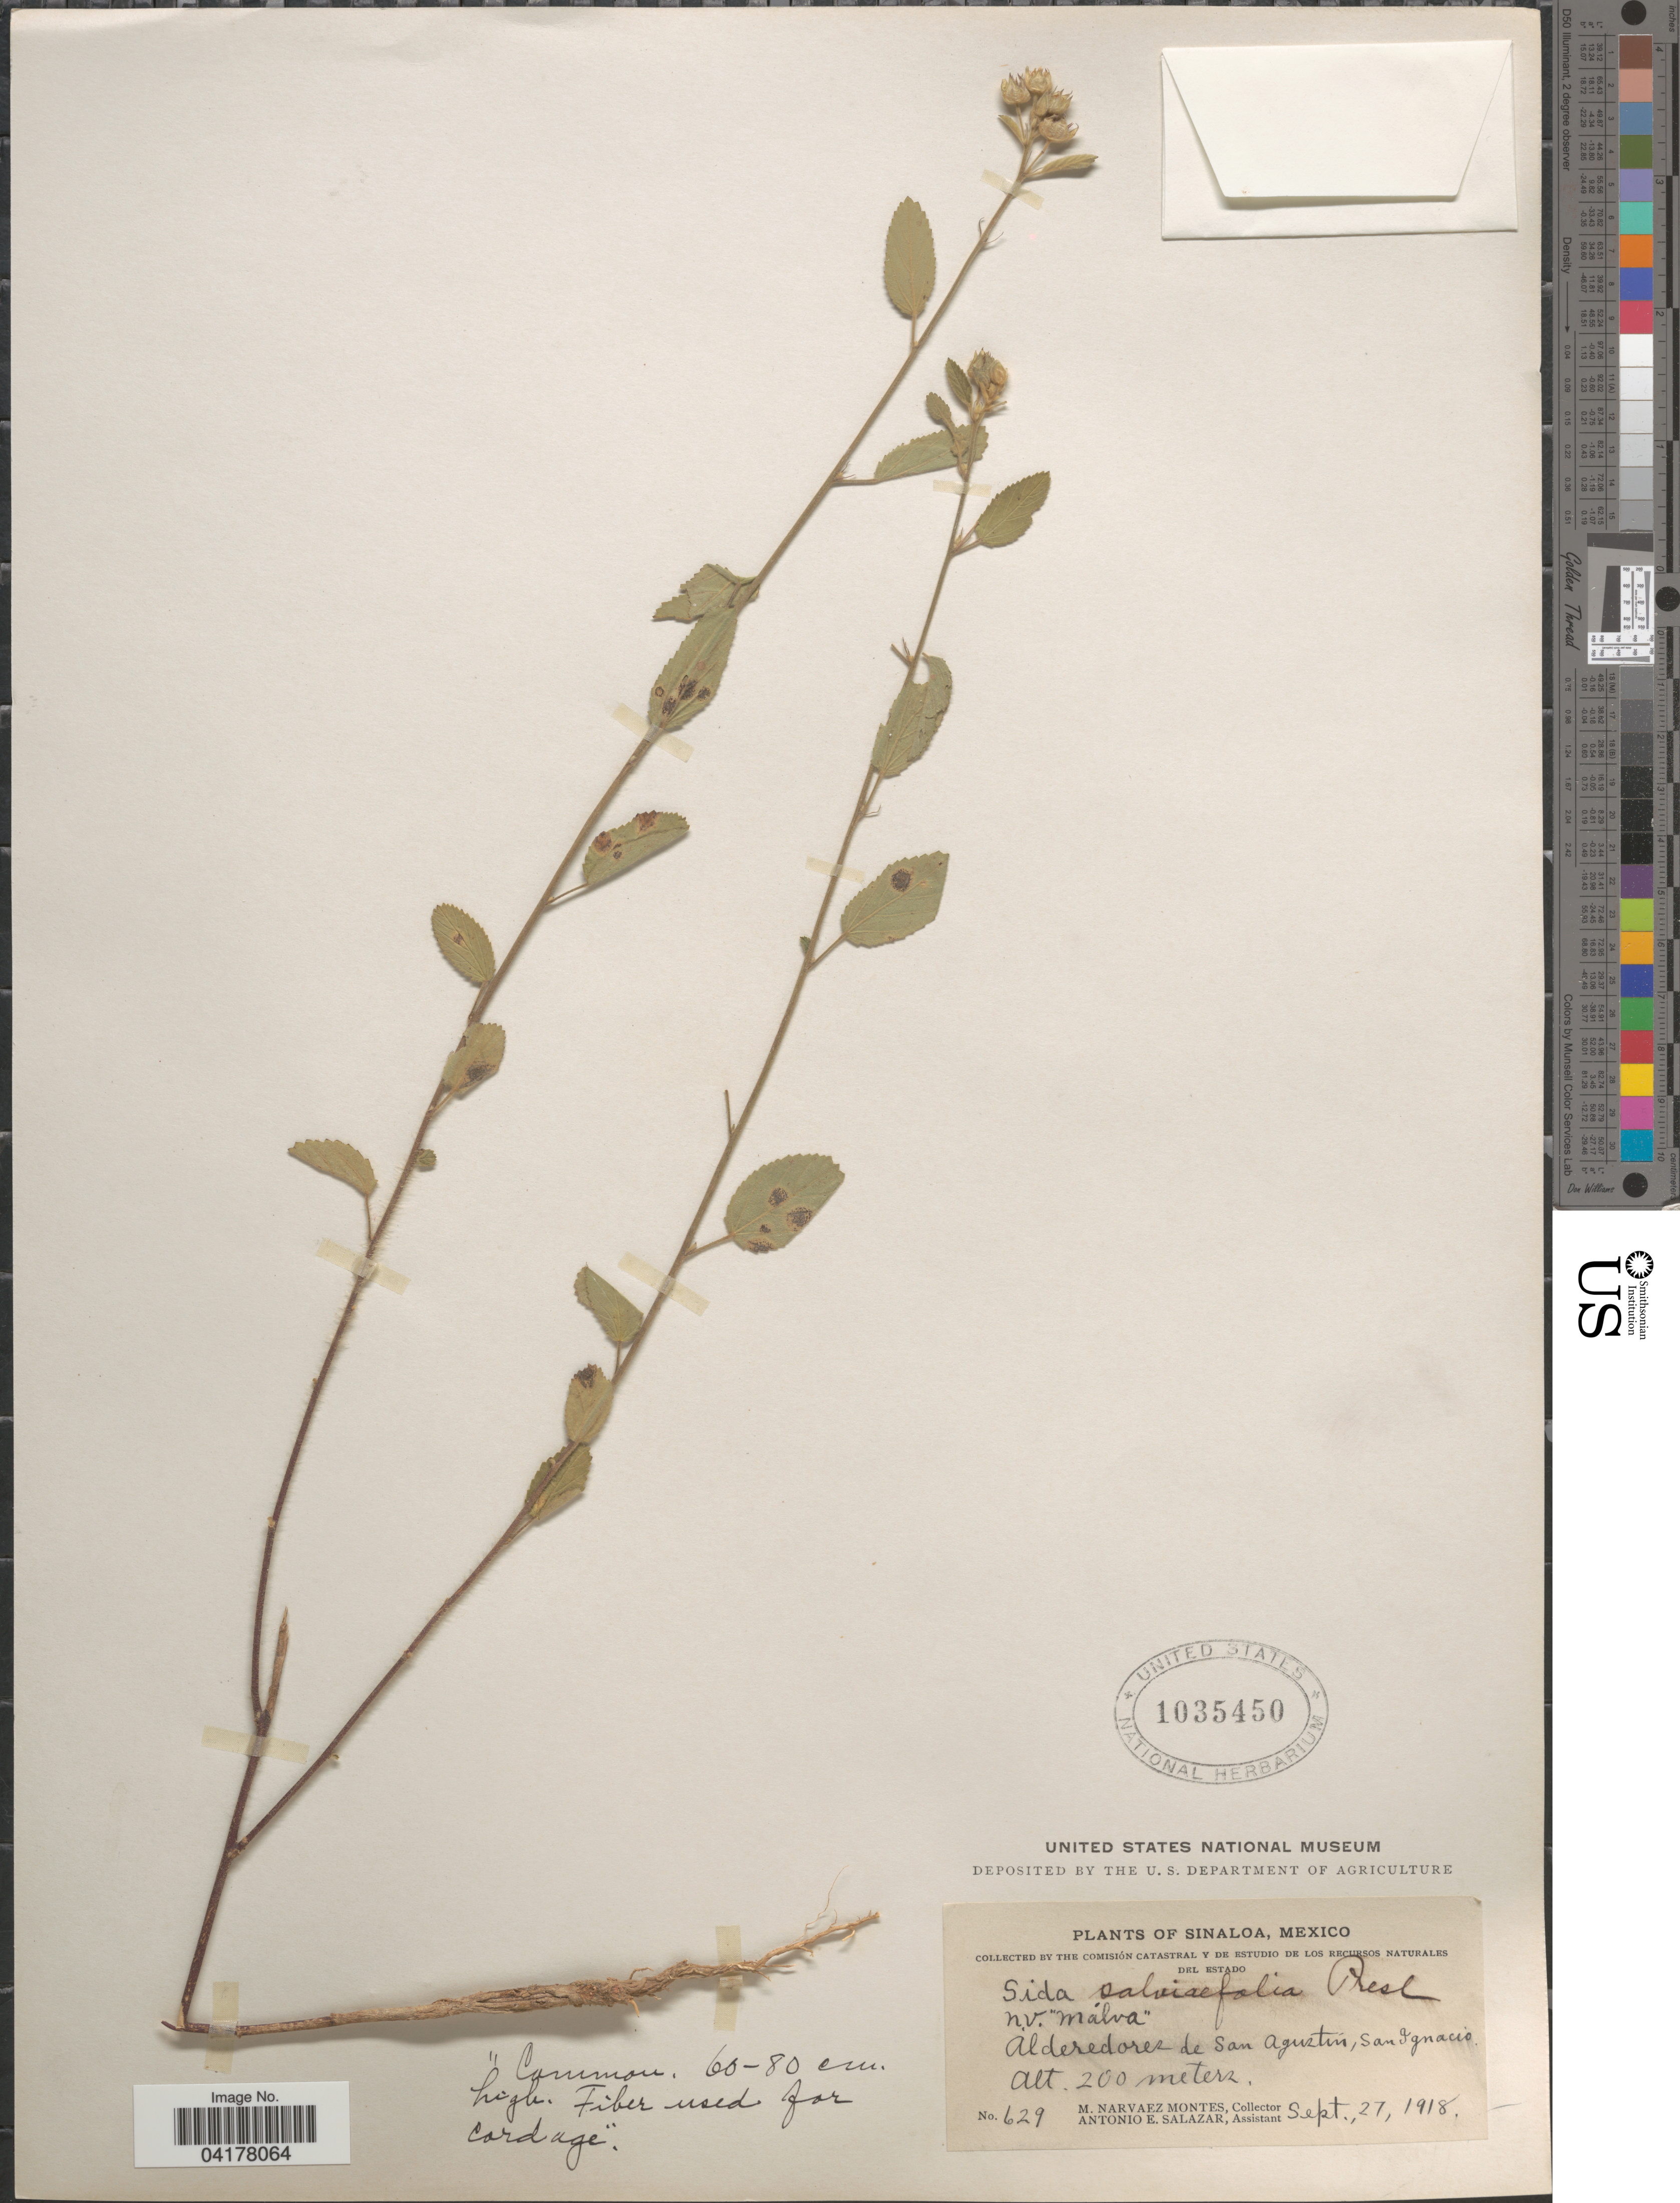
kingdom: Plantae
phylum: Tracheophyta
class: Magnoliopsida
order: Malvales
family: Malvaceae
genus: Sida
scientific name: Sida salviifolia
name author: C. Presl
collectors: M. Navarez Montes & A. E. Salazar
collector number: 629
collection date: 1918-09-27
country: Mexico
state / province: Sinaloa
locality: Alderedores de San Agustin, San Ignacio.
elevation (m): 200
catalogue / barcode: US 1035450